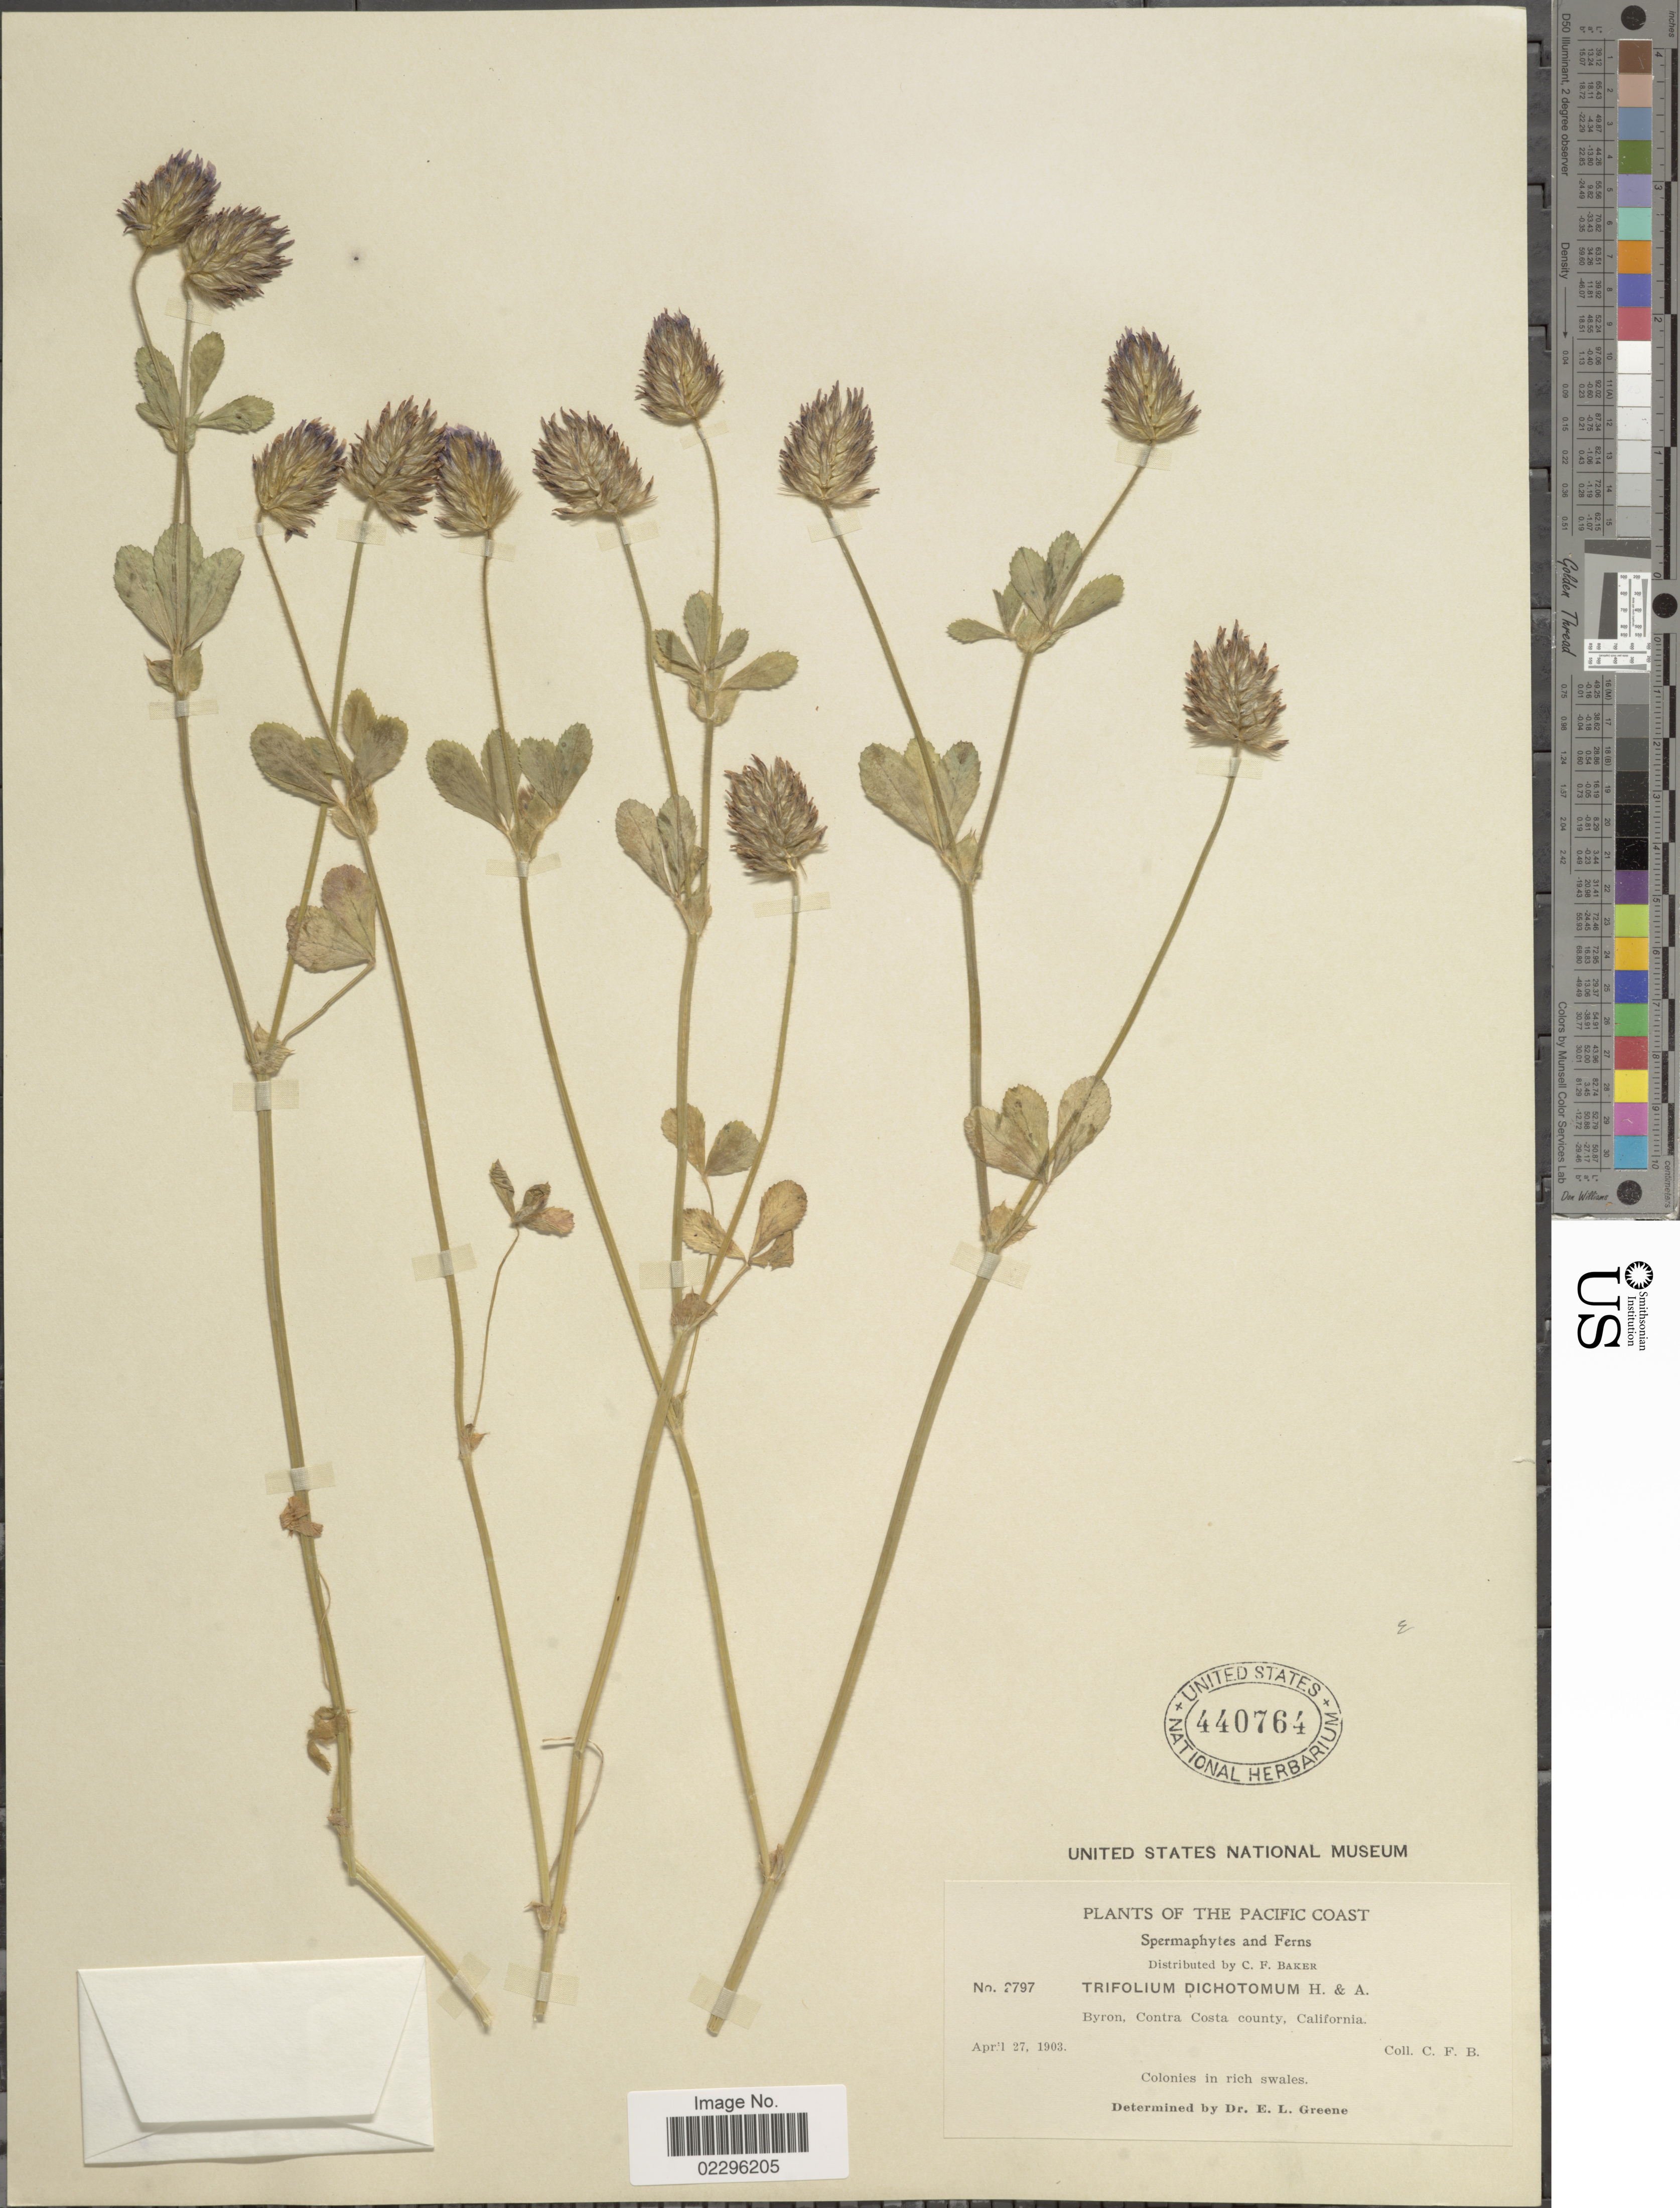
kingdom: Plantae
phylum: Tracheophyta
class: Magnoliopsida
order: Fabales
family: Fabaceae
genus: Trifolium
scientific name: Trifolium dichotomum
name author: Hook. & Arn.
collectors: C. F. Baker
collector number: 2797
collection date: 1903-04-27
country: United States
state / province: California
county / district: Contra Costa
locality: Pacific Coast, Byron, Contra Costa County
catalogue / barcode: US 440764